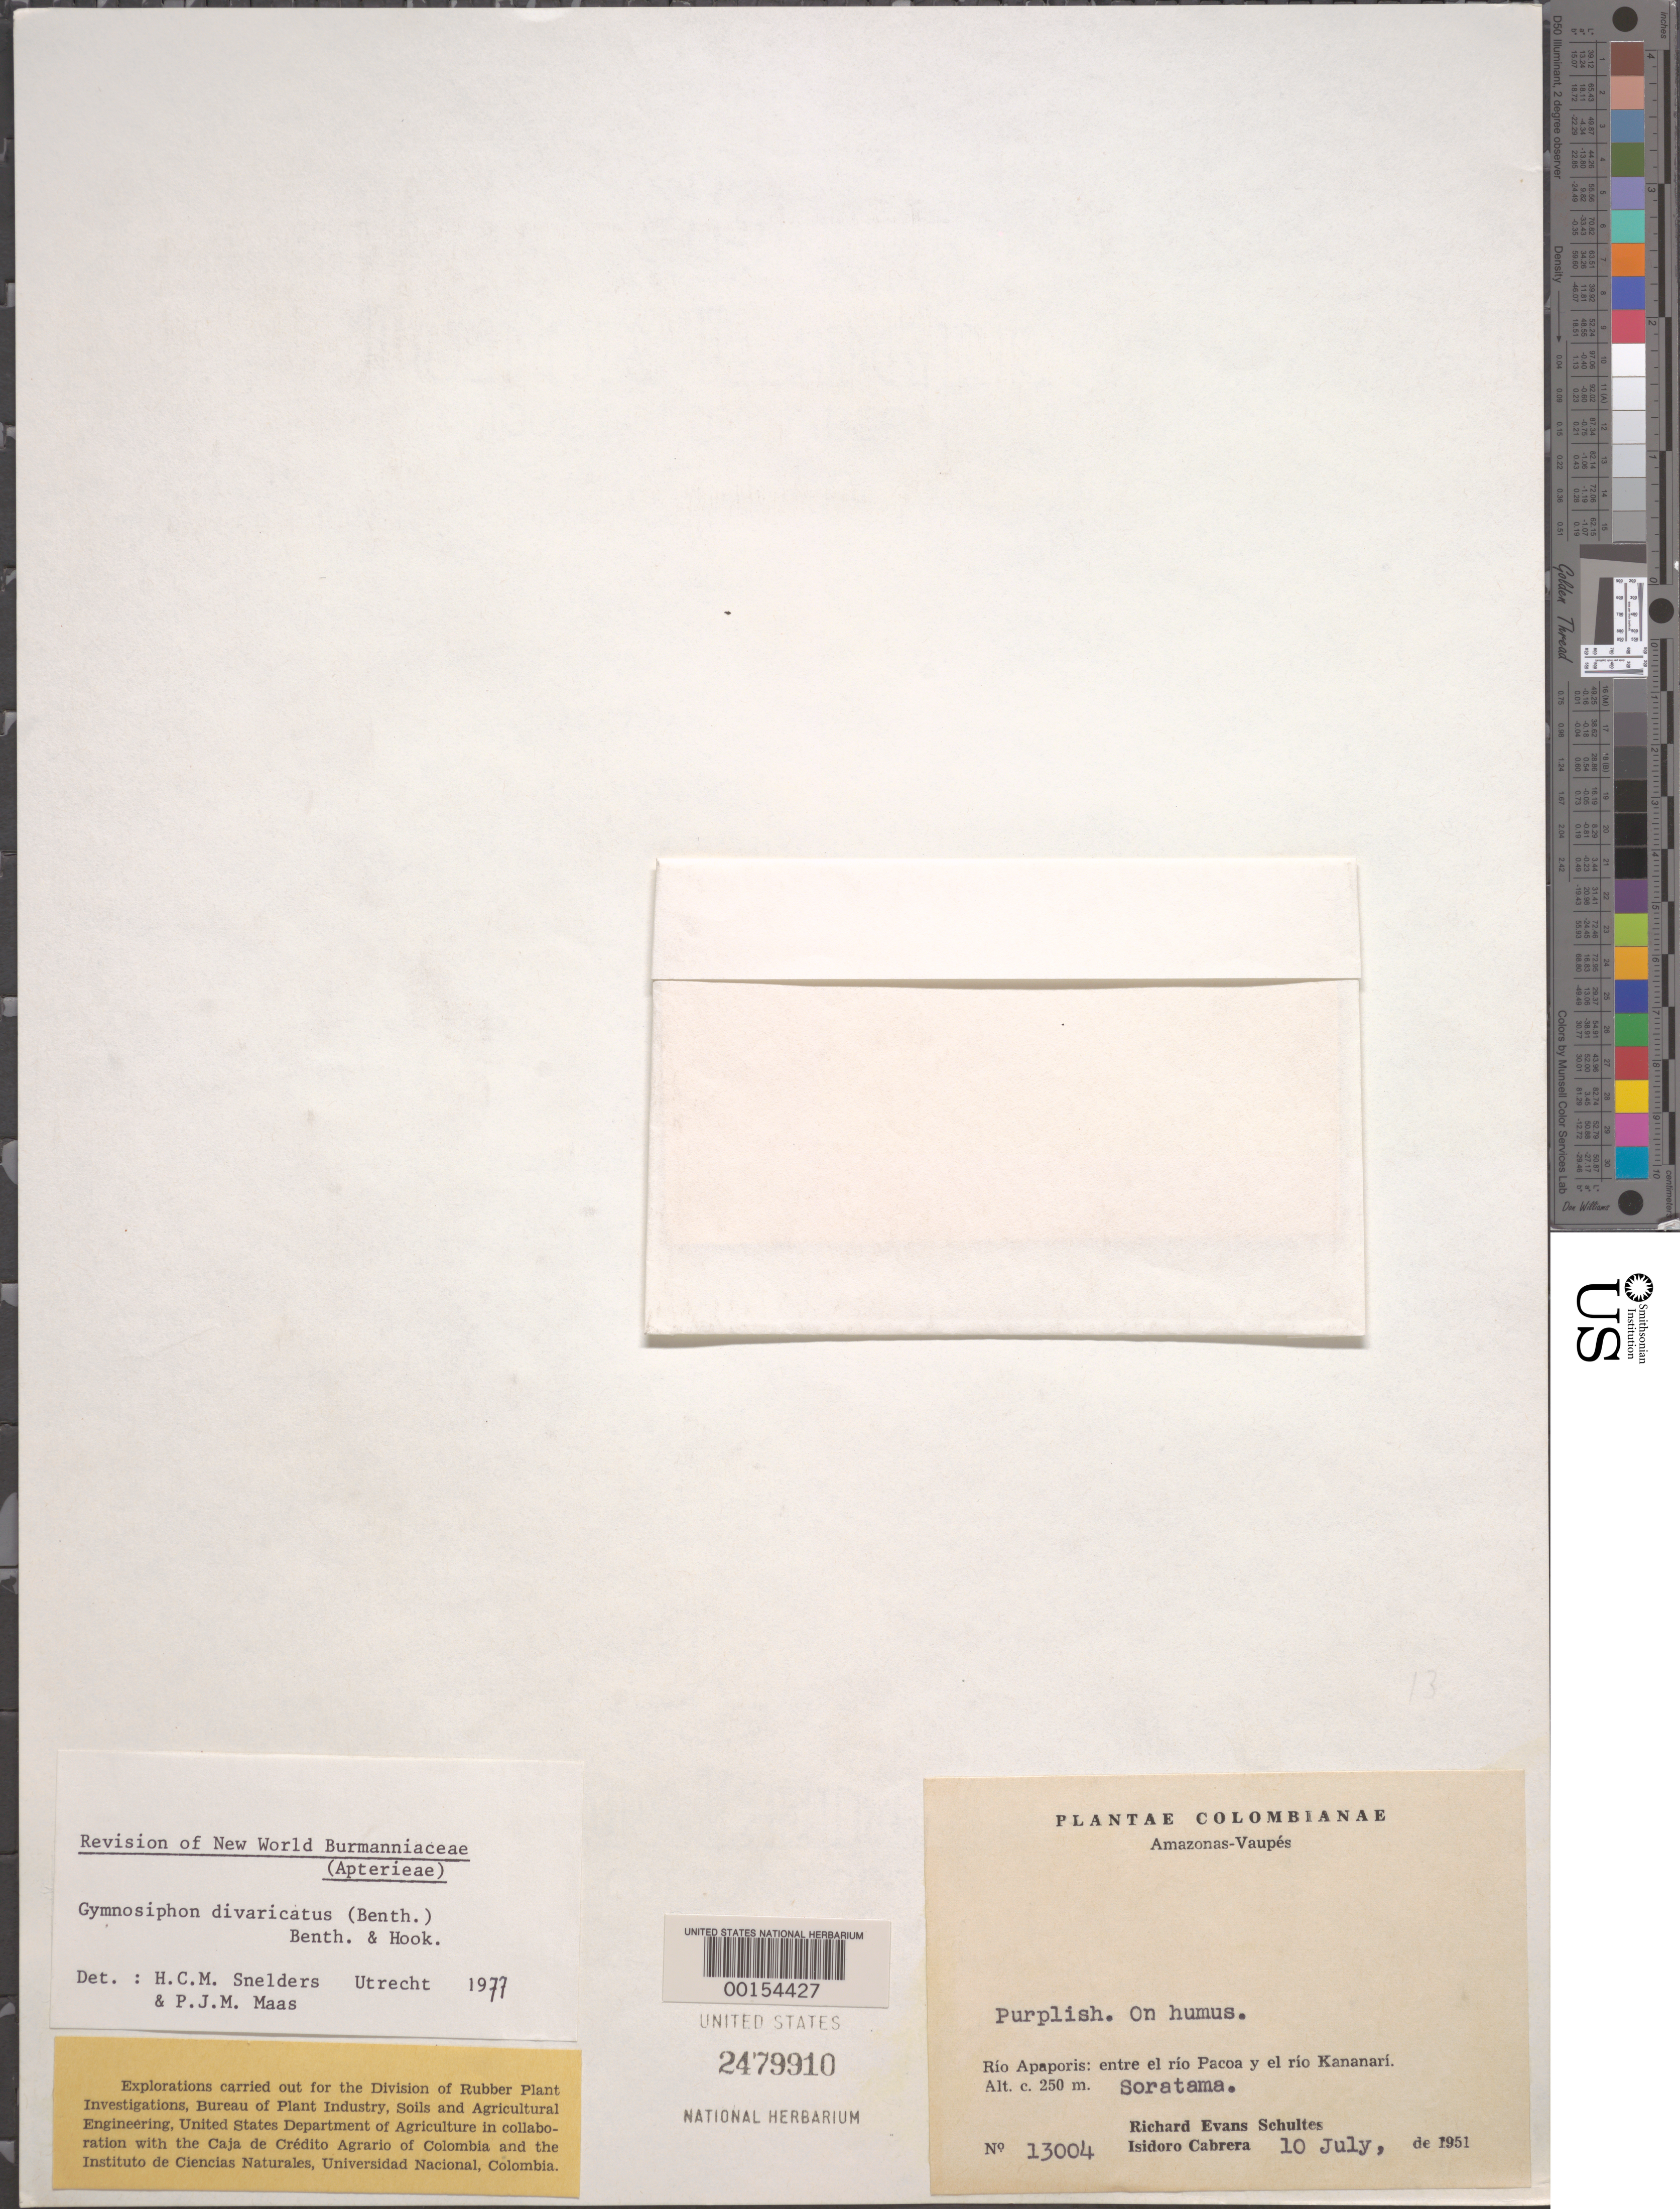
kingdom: Plantae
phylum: Tracheophyta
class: Liliopsida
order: Dioscoreales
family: Burmanniaceae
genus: Gymnosiphon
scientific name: Gymnosiphon divaricatus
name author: (Benth.) Benth. & Hook. f.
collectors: R. E. Schultes & I. Cabrera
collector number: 13004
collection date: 1951-07-10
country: Colombia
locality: Amazonas-Vaupés. Río apaporis: entre el río Pacoa y el río Kananarí. Soratama.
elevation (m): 250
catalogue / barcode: US 2479910